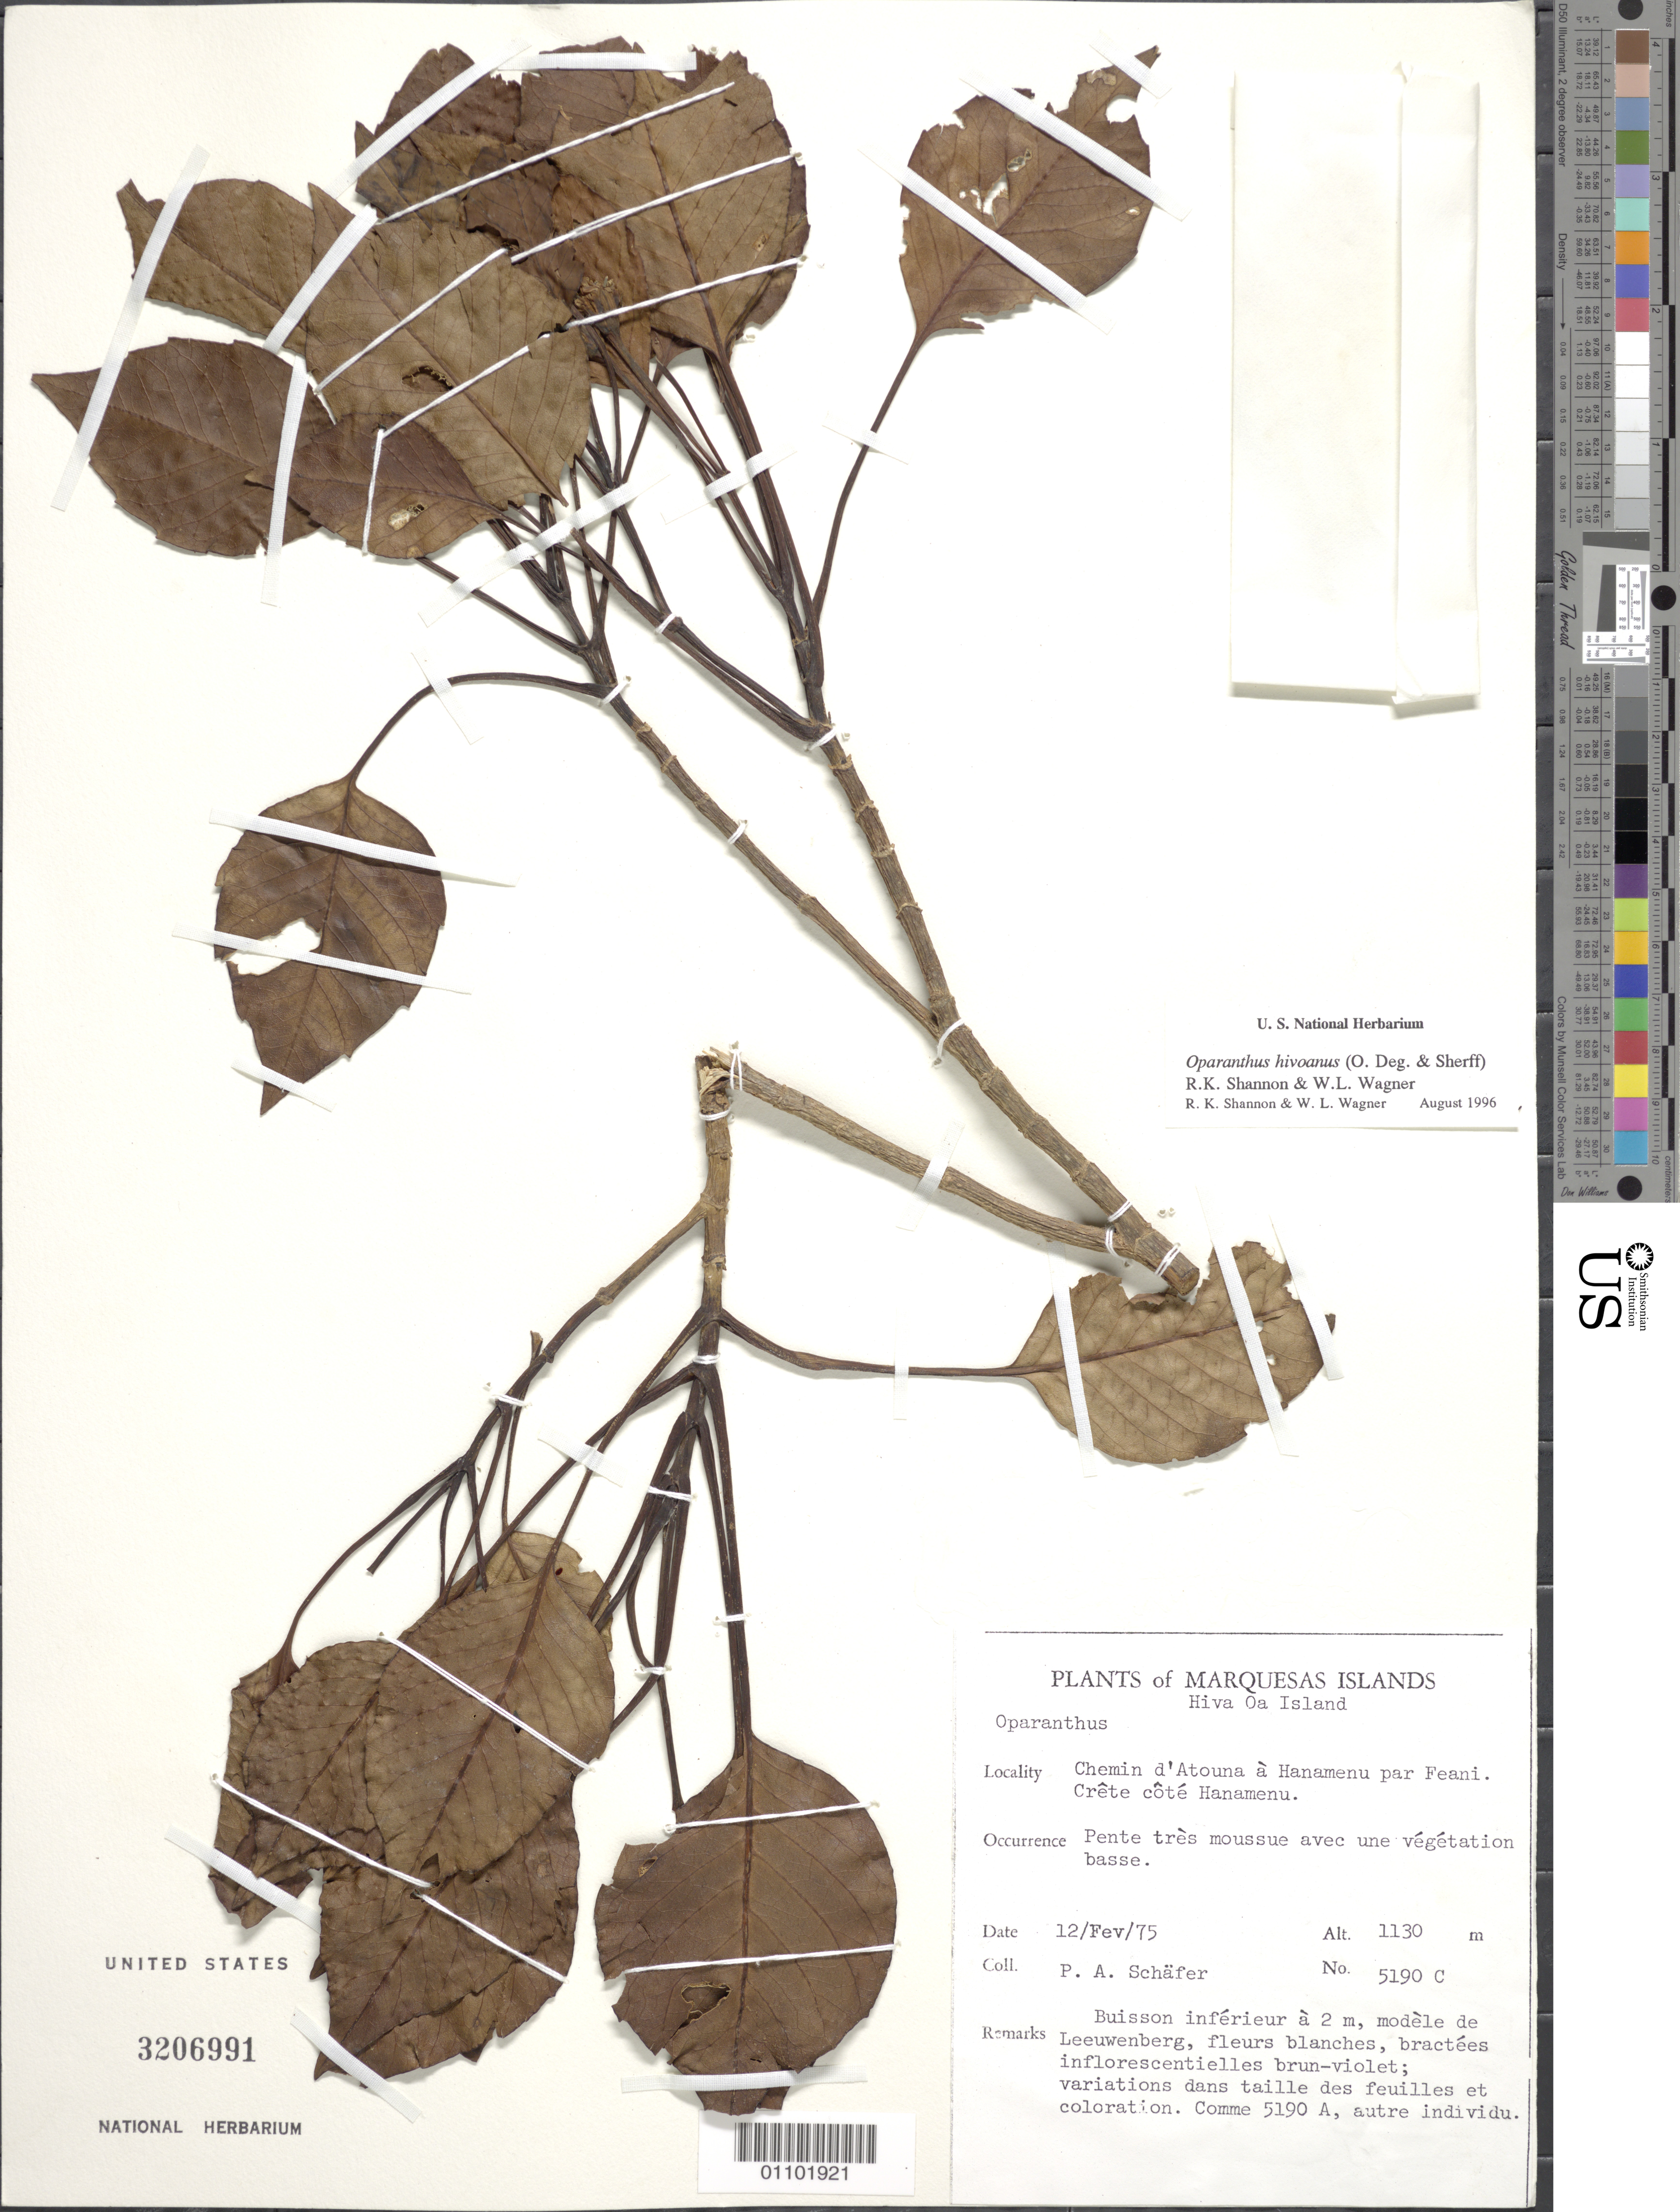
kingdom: Plantae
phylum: Tracheophyta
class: Magnoliopsida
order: Asterales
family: Asteraceae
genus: Oparanthus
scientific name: Oparanthus hivoanus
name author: (Deg. & Sherff) R.K. Shannon & W.L. Wagner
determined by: Wagner, W. L., (BOT), Smithsonian Institution - National Museum of Natural History (UNITED STATES)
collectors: P. A. Schäfer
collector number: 5190C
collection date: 1975-02-12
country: French Polynesia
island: Hiva Oa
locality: Chemin d'Atuona à Hanamenu par Feani, crête côté Hanamenu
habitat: Pente très mousse avec une végétation basse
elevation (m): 1130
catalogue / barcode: US 3206991